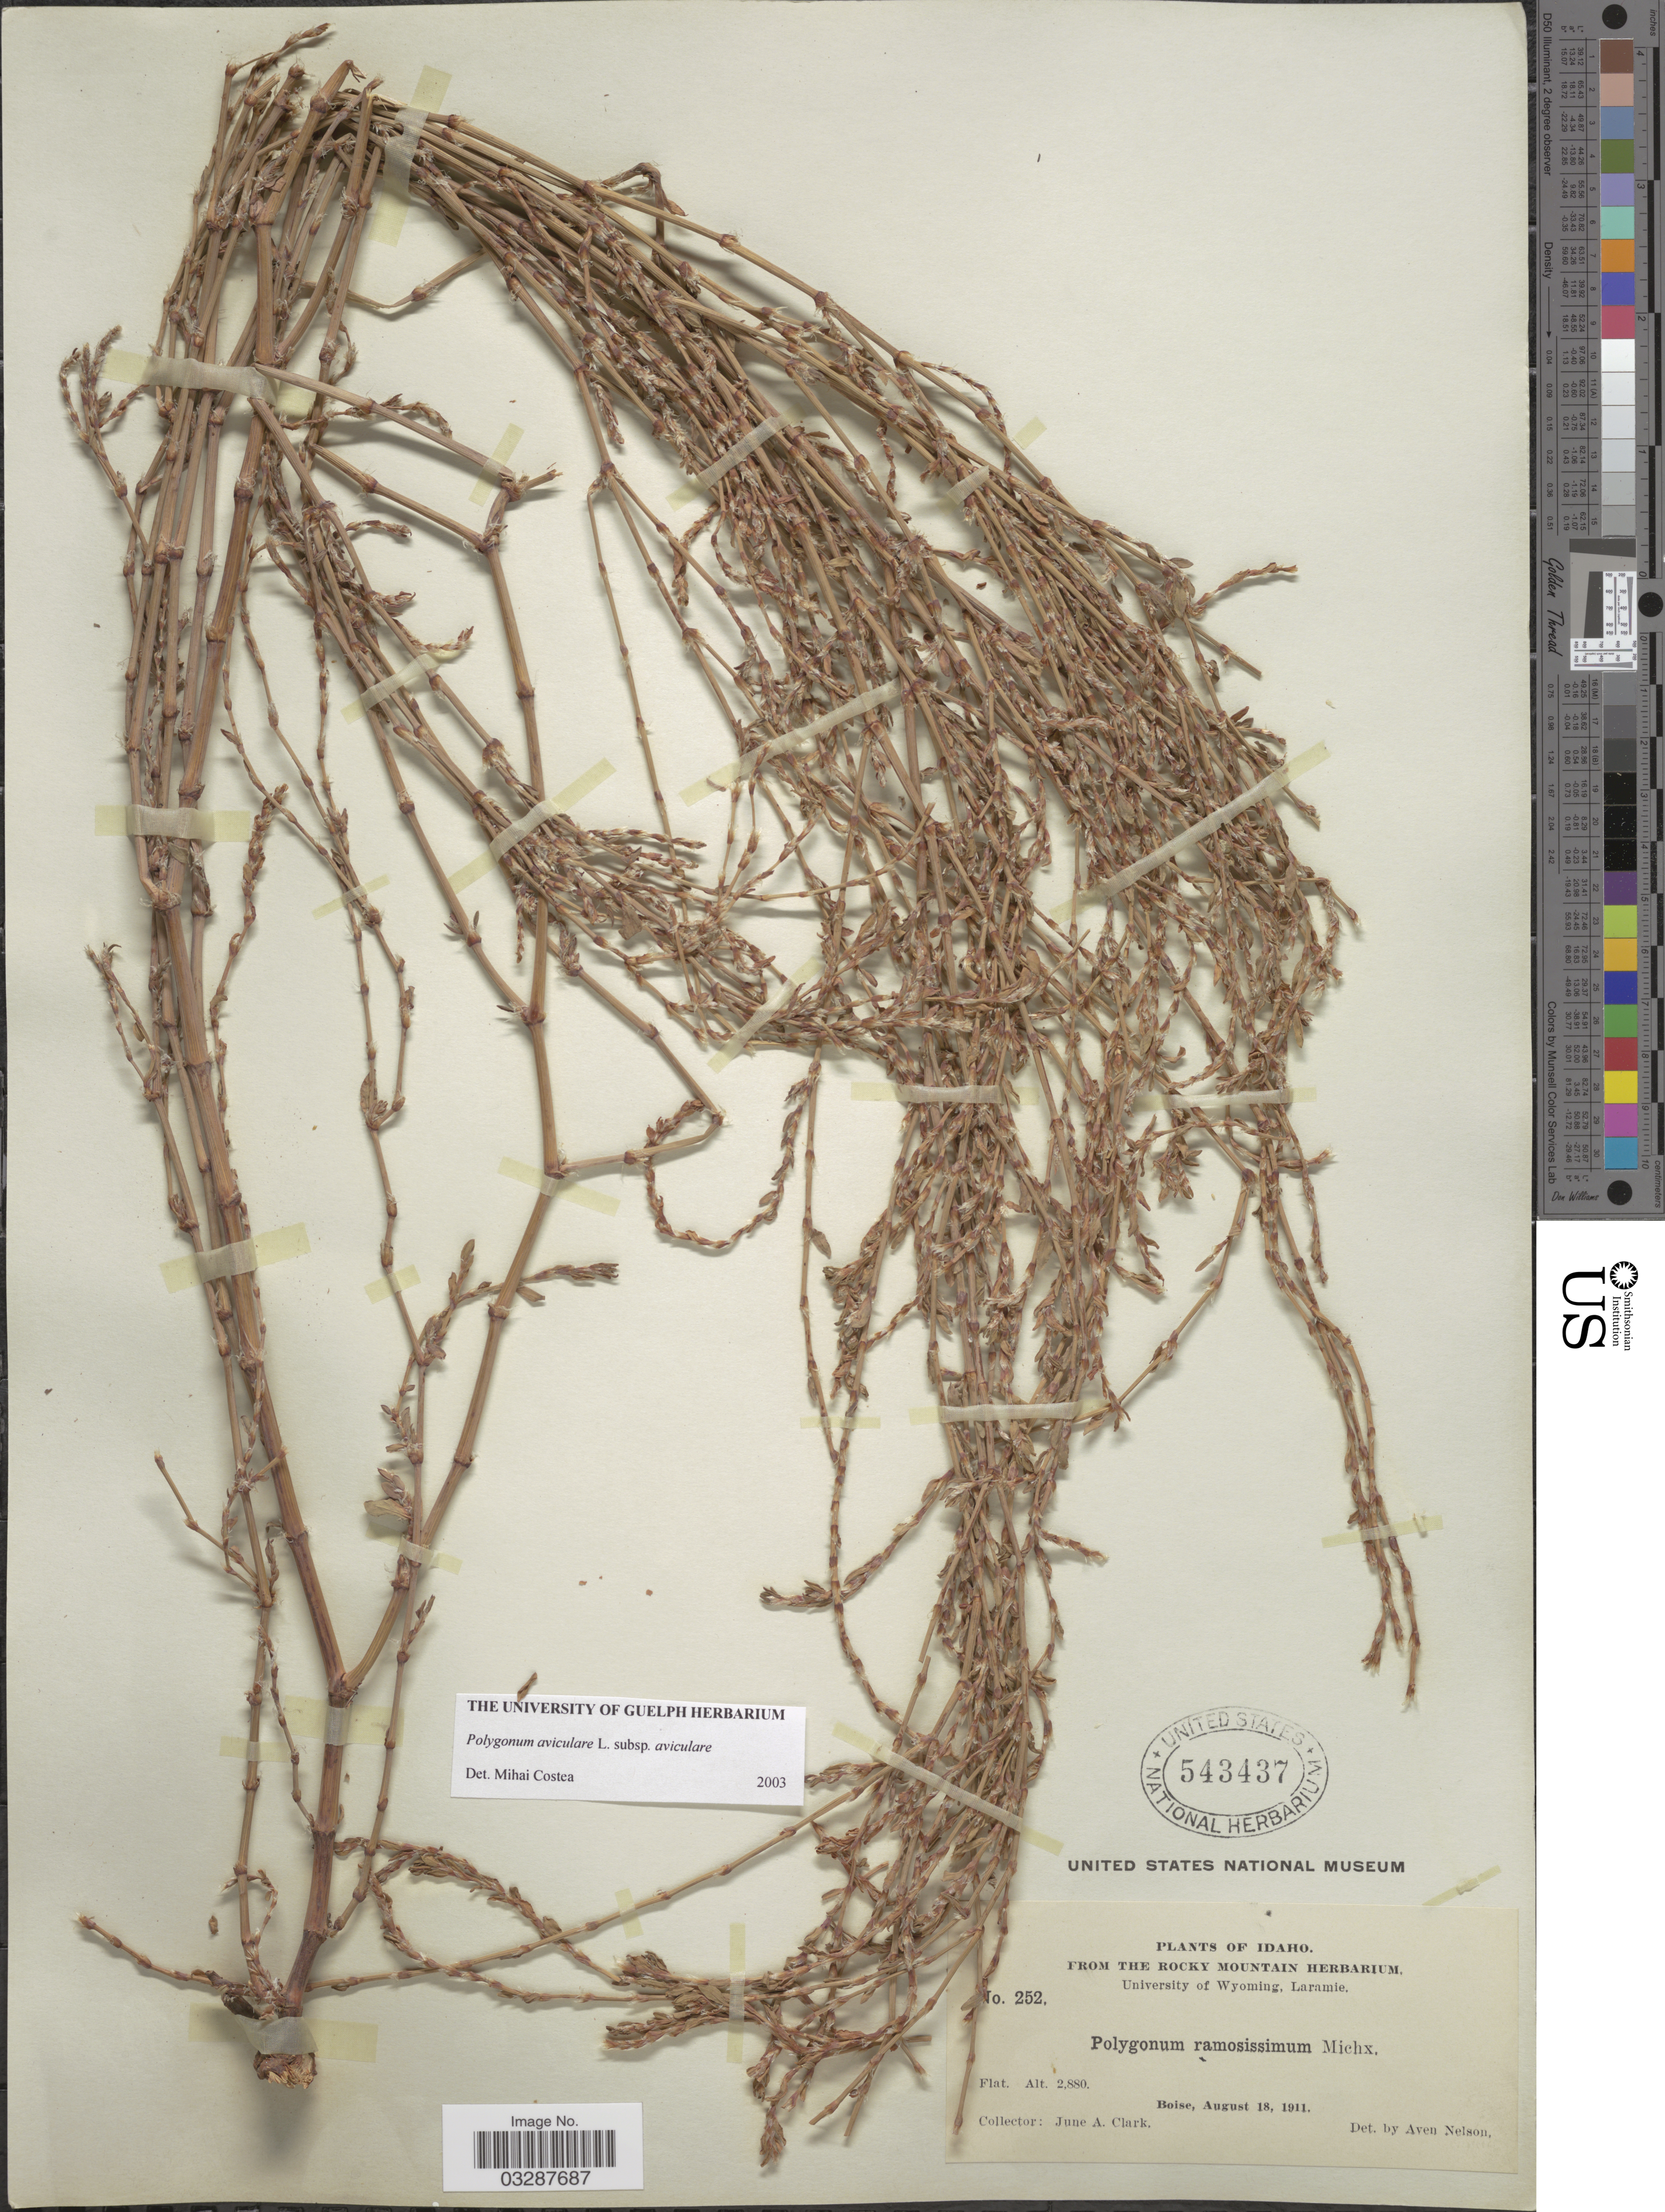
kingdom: Plantae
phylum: Tracheophyta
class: Magnoliopsida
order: Caryophyllales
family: Polygonaceae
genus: Polygonum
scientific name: Polygonum aviculare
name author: L.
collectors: J. A. Clark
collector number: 252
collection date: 1911-08-18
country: United States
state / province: Idaho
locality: Flat. Boise.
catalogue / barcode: US 543437